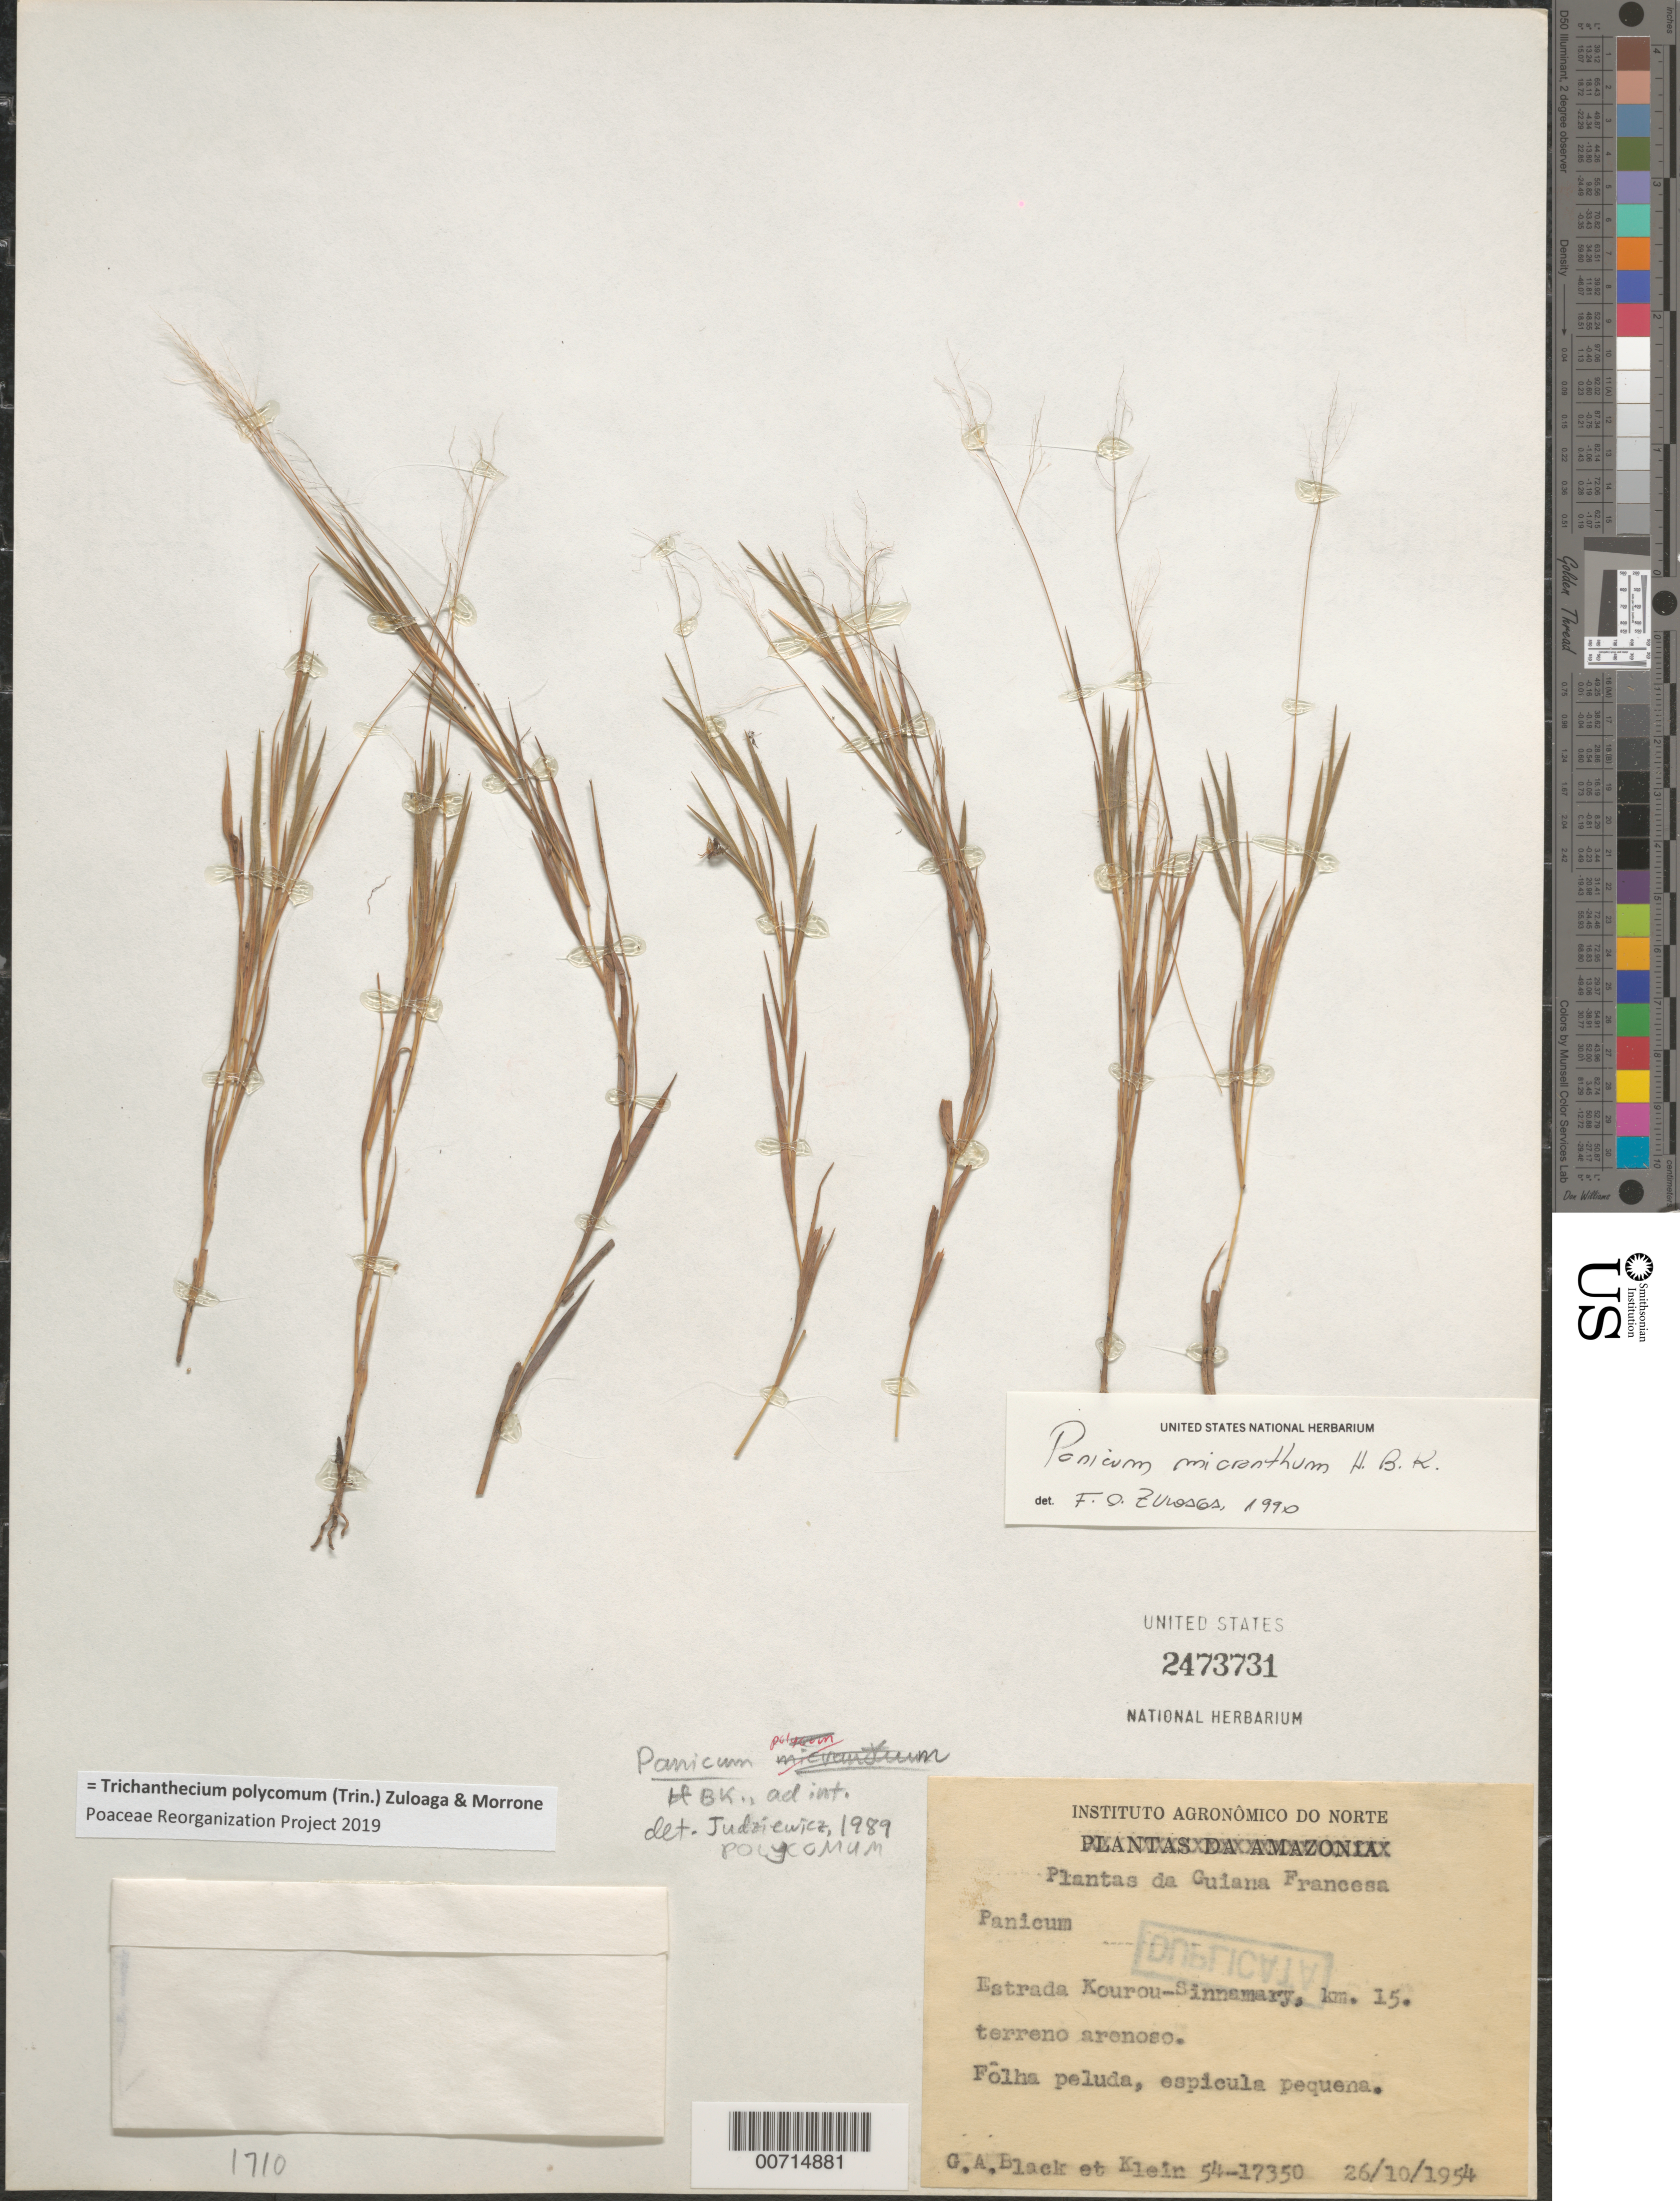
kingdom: Plantae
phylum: Tracheophyta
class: Liliopsida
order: Poales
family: Poaceae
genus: Trichanthecium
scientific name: Trichanthecium polycomum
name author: (Trin.) Zuloaga & Morrone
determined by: Poaceae Reorganization Project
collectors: G. A. Black & Klein, --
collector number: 54 17350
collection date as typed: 26-Oct-54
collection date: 1954-10-26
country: French Guiana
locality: Estrada Kourou-Sinnamary, km 15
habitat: Terrene arenoso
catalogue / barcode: US 2473731